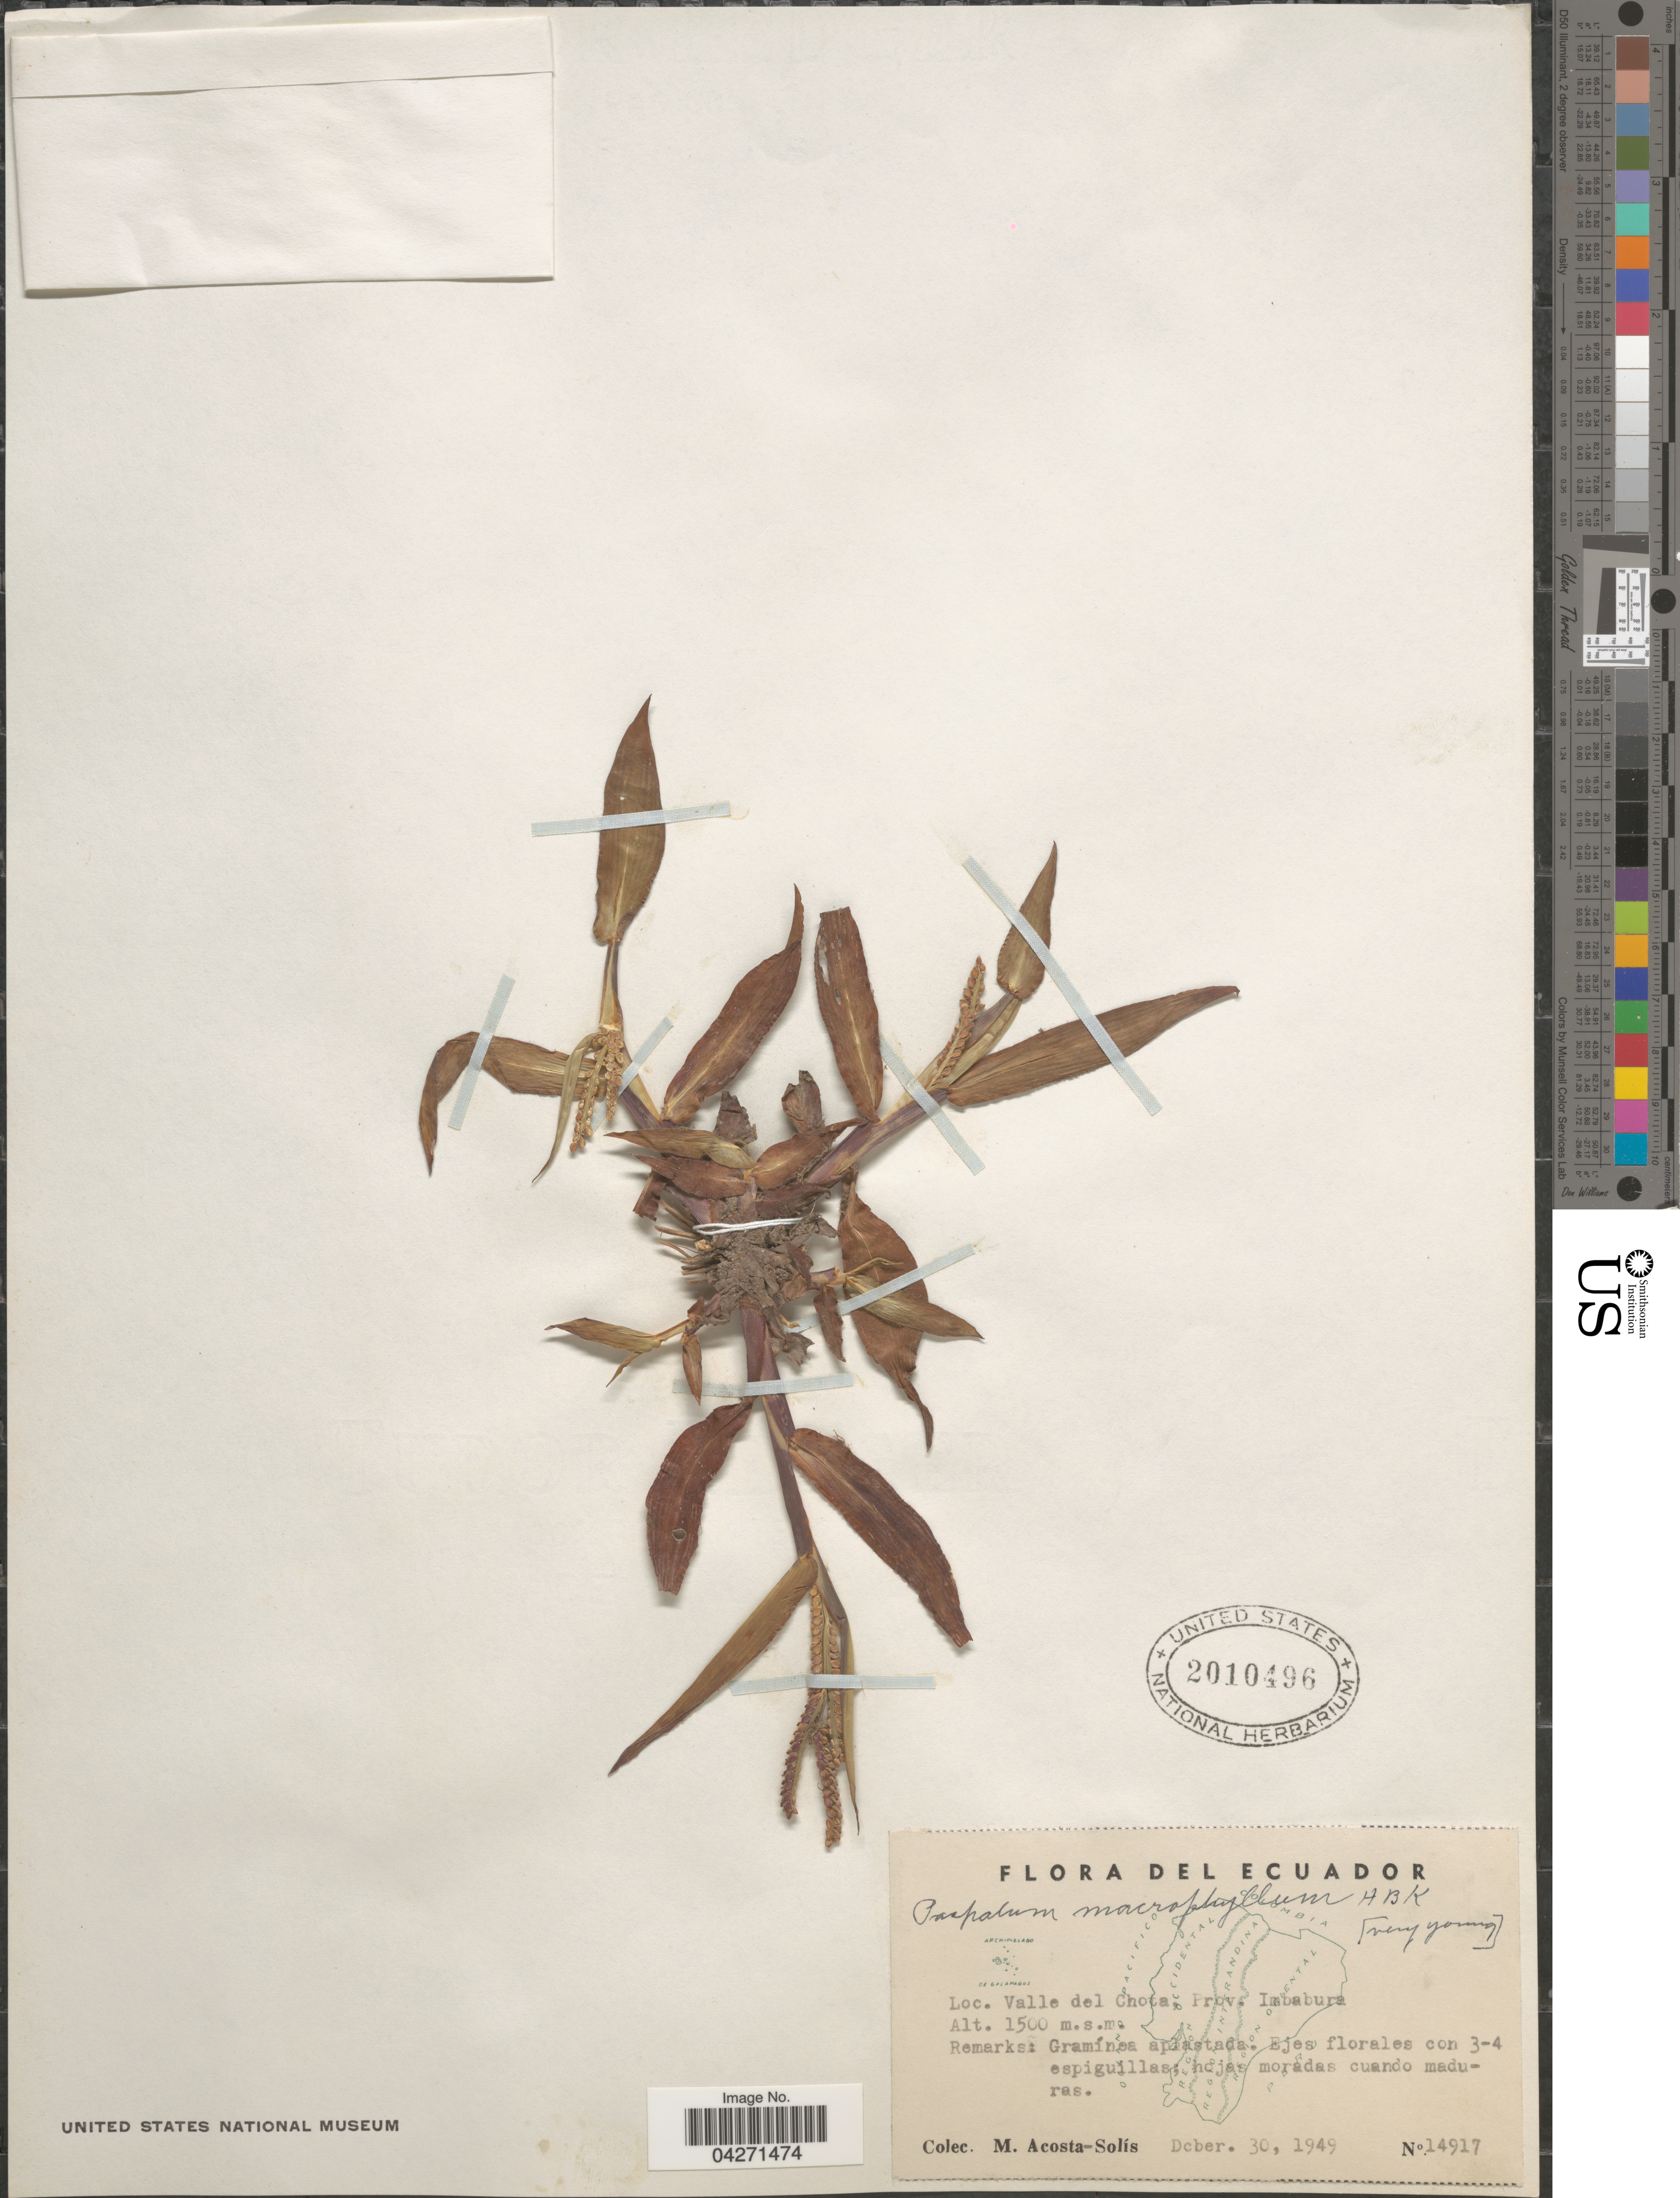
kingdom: Plantae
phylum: Tracheophyta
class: Liliopsida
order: Poales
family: Poaceae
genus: Paspalum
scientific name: Paspalum macrophyllum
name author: Kunth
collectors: M. Acosta Solis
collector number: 14917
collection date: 1949-12-30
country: Ecuador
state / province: Imbabura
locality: Valle del Chota.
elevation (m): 1500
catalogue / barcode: US 2010496